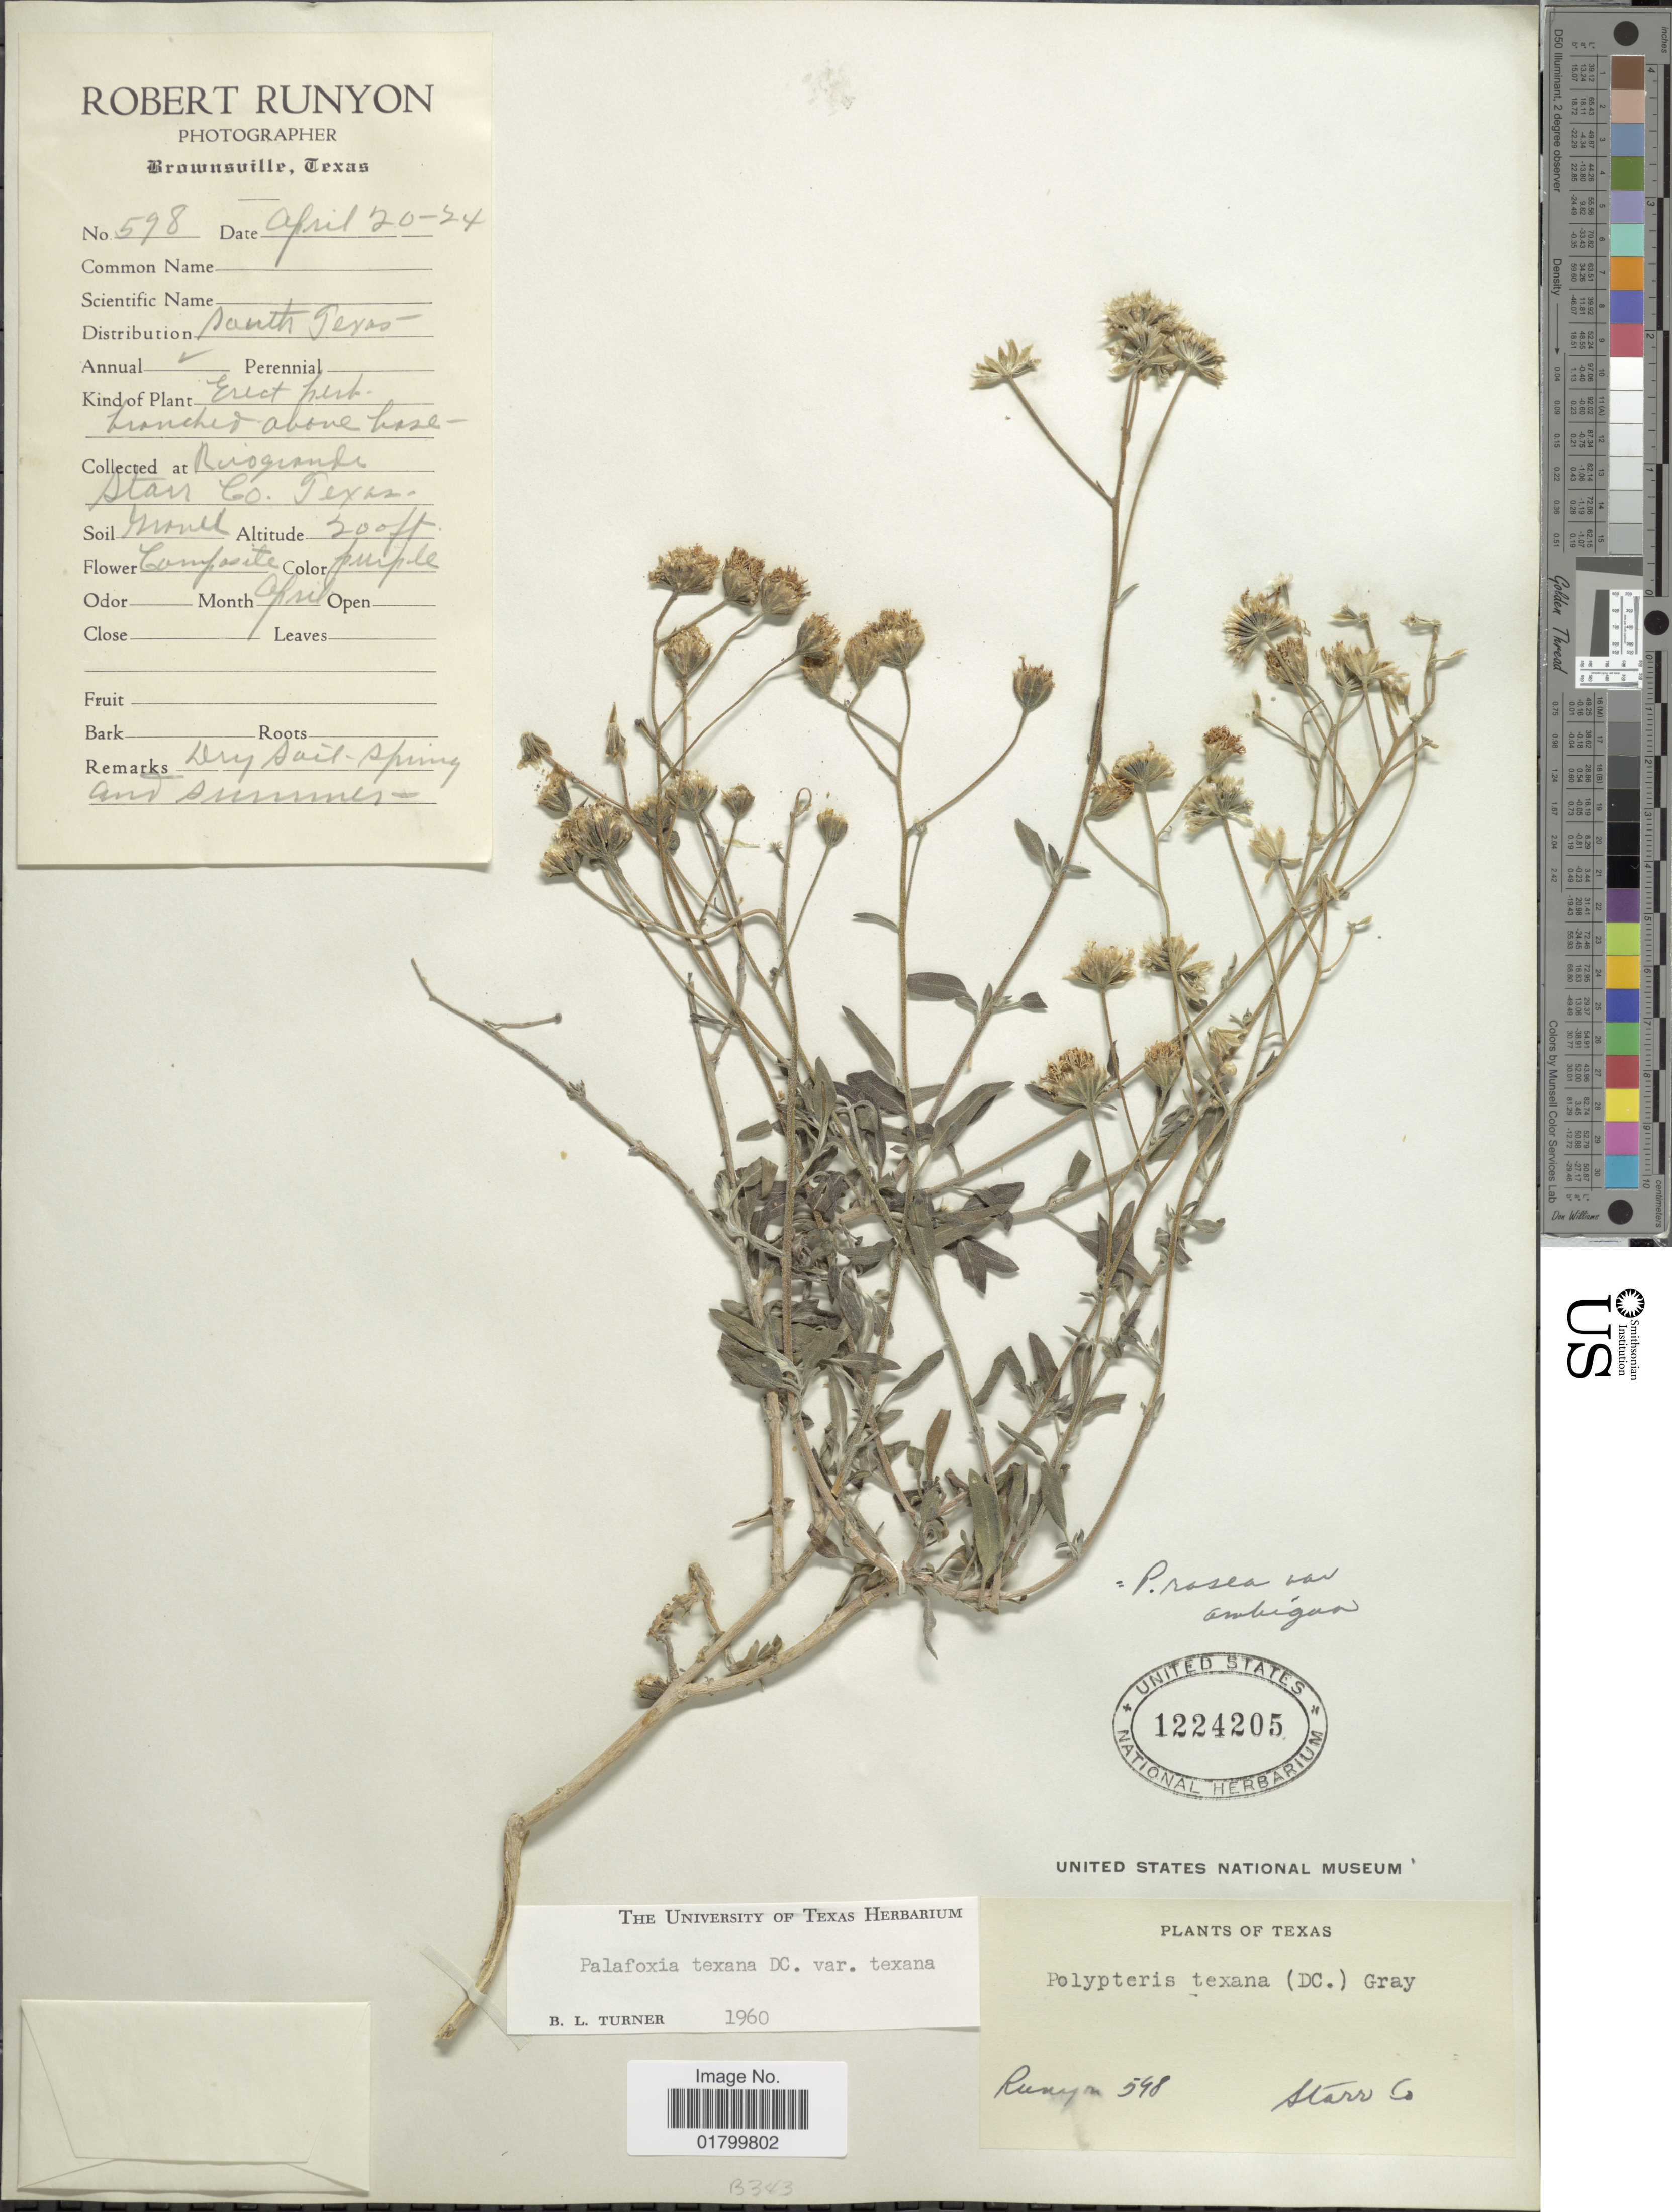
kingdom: Plantae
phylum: Tracheophyta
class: Magnoliopsida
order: Asterales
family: Asteraceae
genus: Palafoxia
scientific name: Palafoxia texana var. texana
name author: DC.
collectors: R. Runyon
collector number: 598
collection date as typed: Transcribed d/m/y: 20/4/24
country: United States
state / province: Texas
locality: Rio Grande, Starr Co., Texas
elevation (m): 61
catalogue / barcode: US 1224205